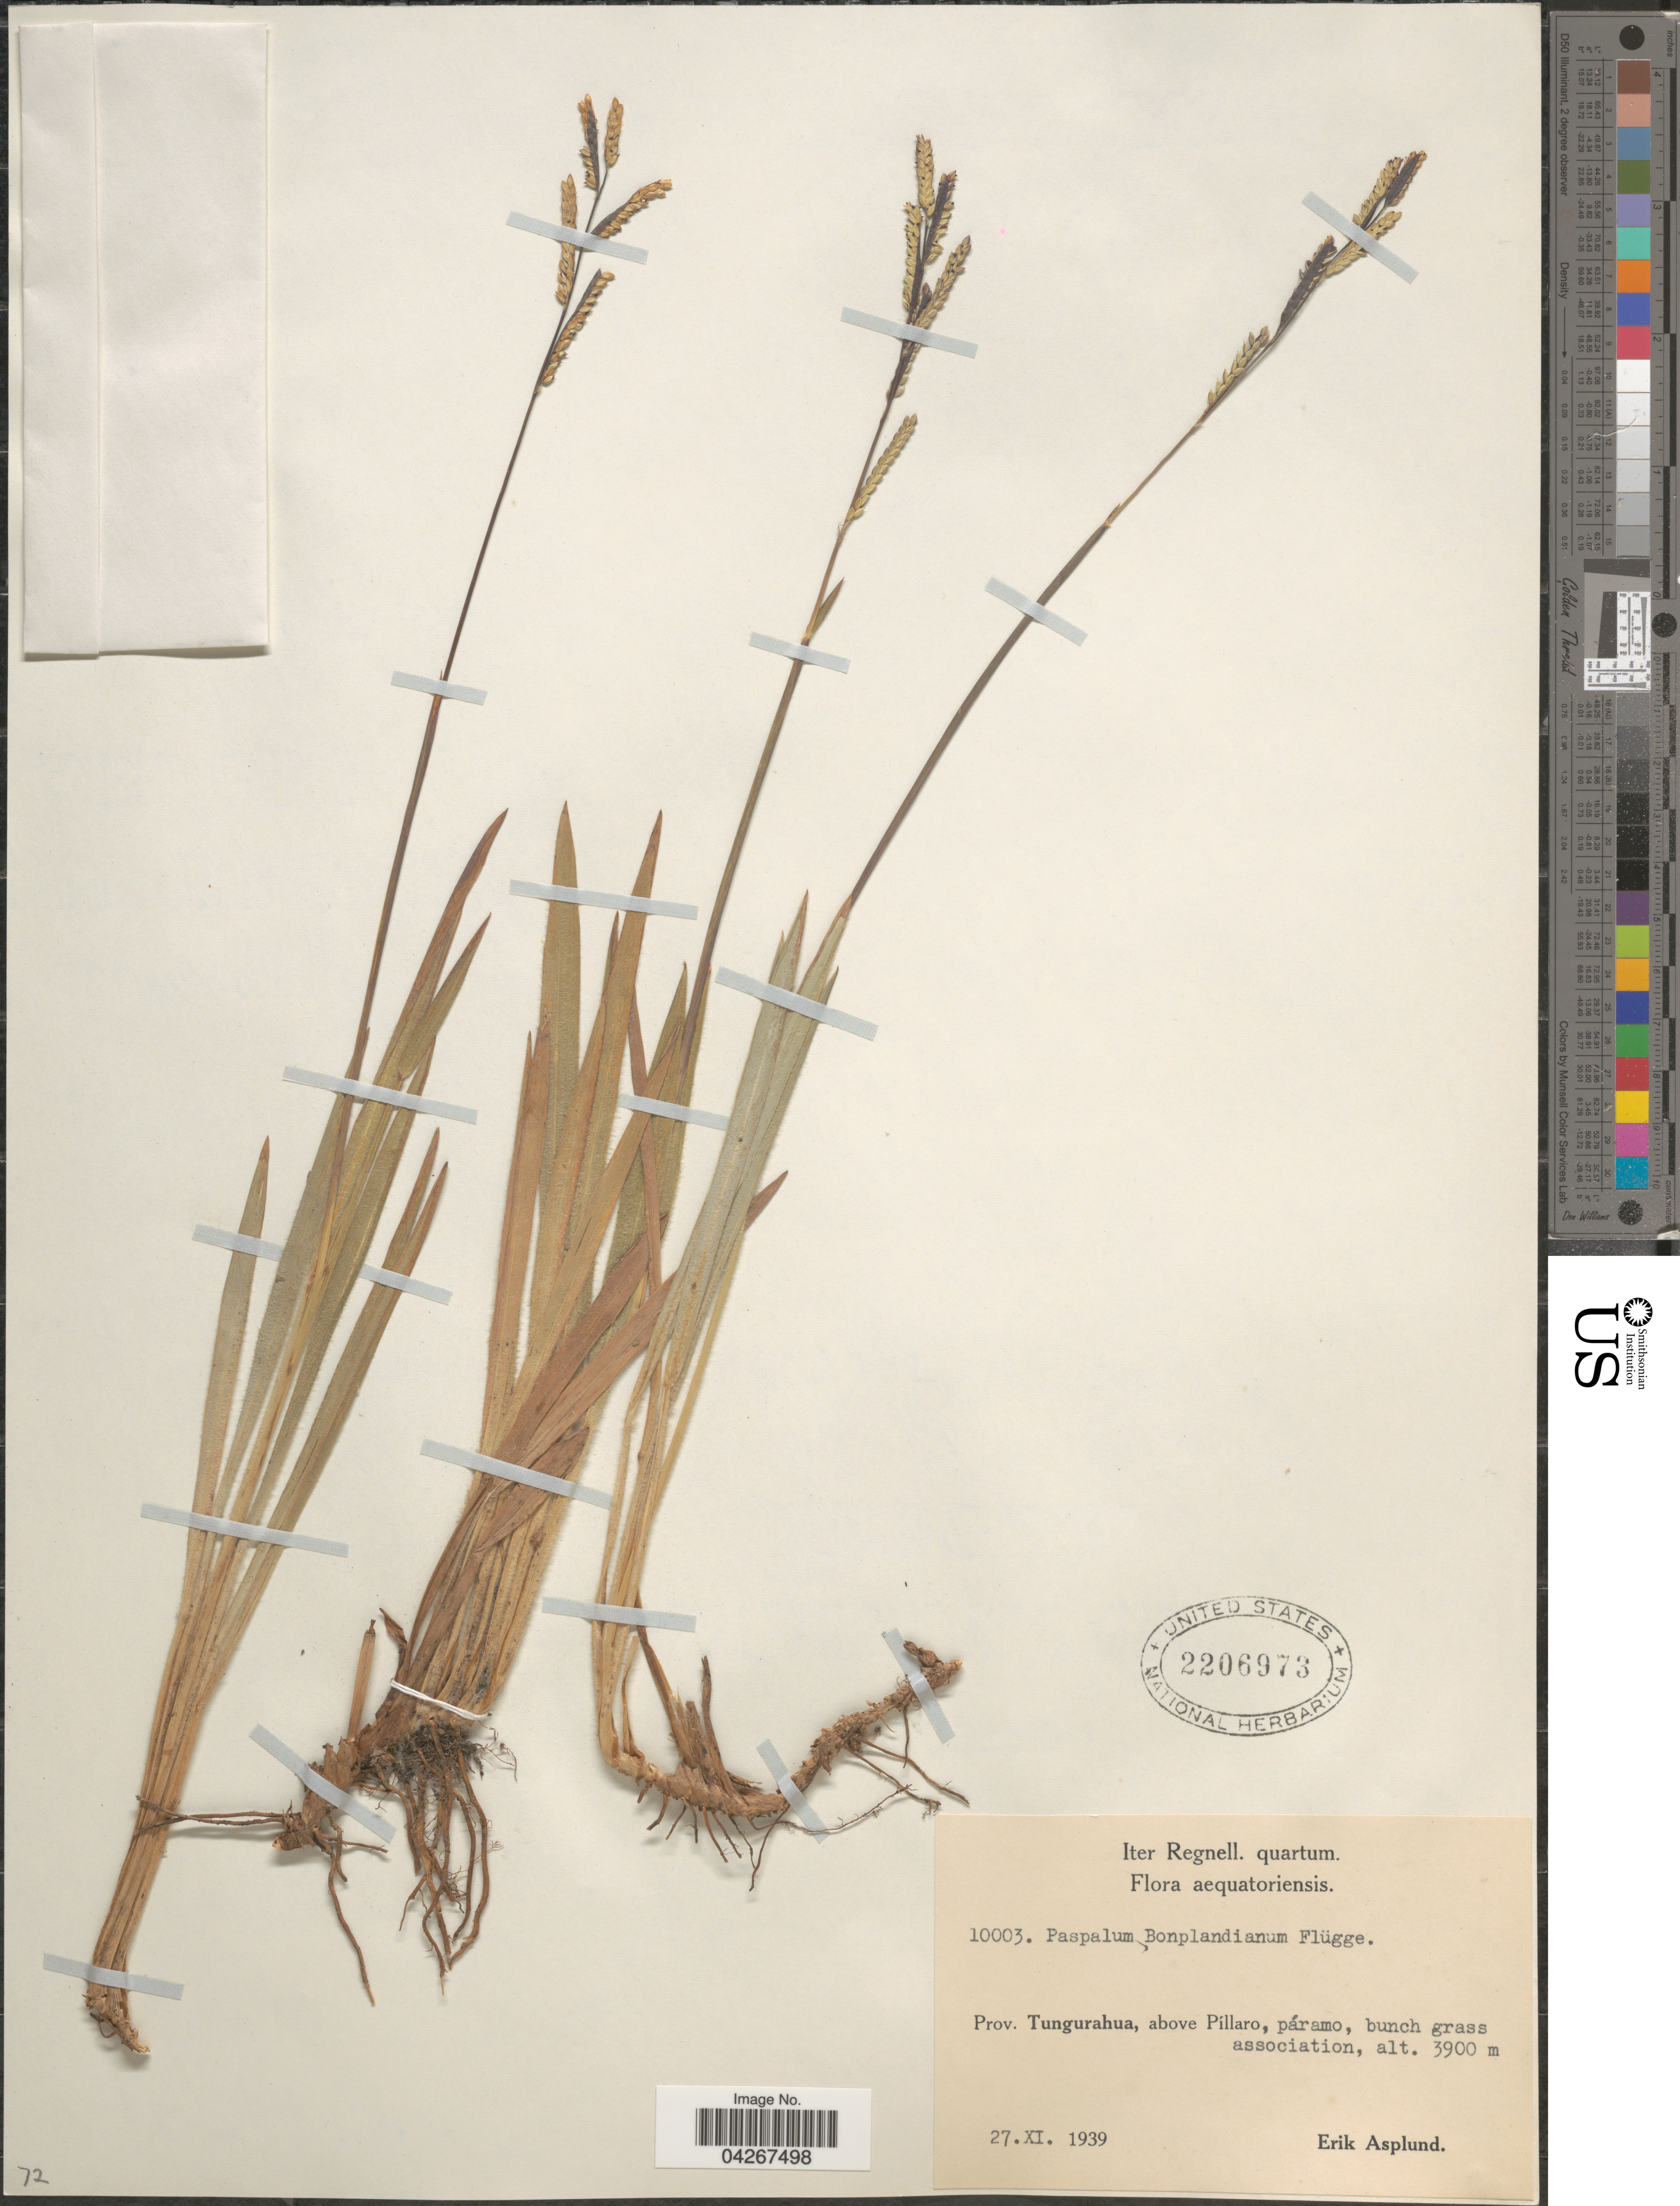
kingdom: Plantae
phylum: Tracheophyta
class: Liliopsida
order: Poales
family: Poaceae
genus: Paspalum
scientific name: Paspalum bonplandianum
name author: Flüggé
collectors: E. Asplund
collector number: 10003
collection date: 1939-12-27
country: Ecuador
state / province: Tungurahua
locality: Iter Regnell. quartum. Aequatoriensis. Prov. Tungurahua, above Píllaro, páramo, bunch grass association.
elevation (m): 3900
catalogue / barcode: US 2206973